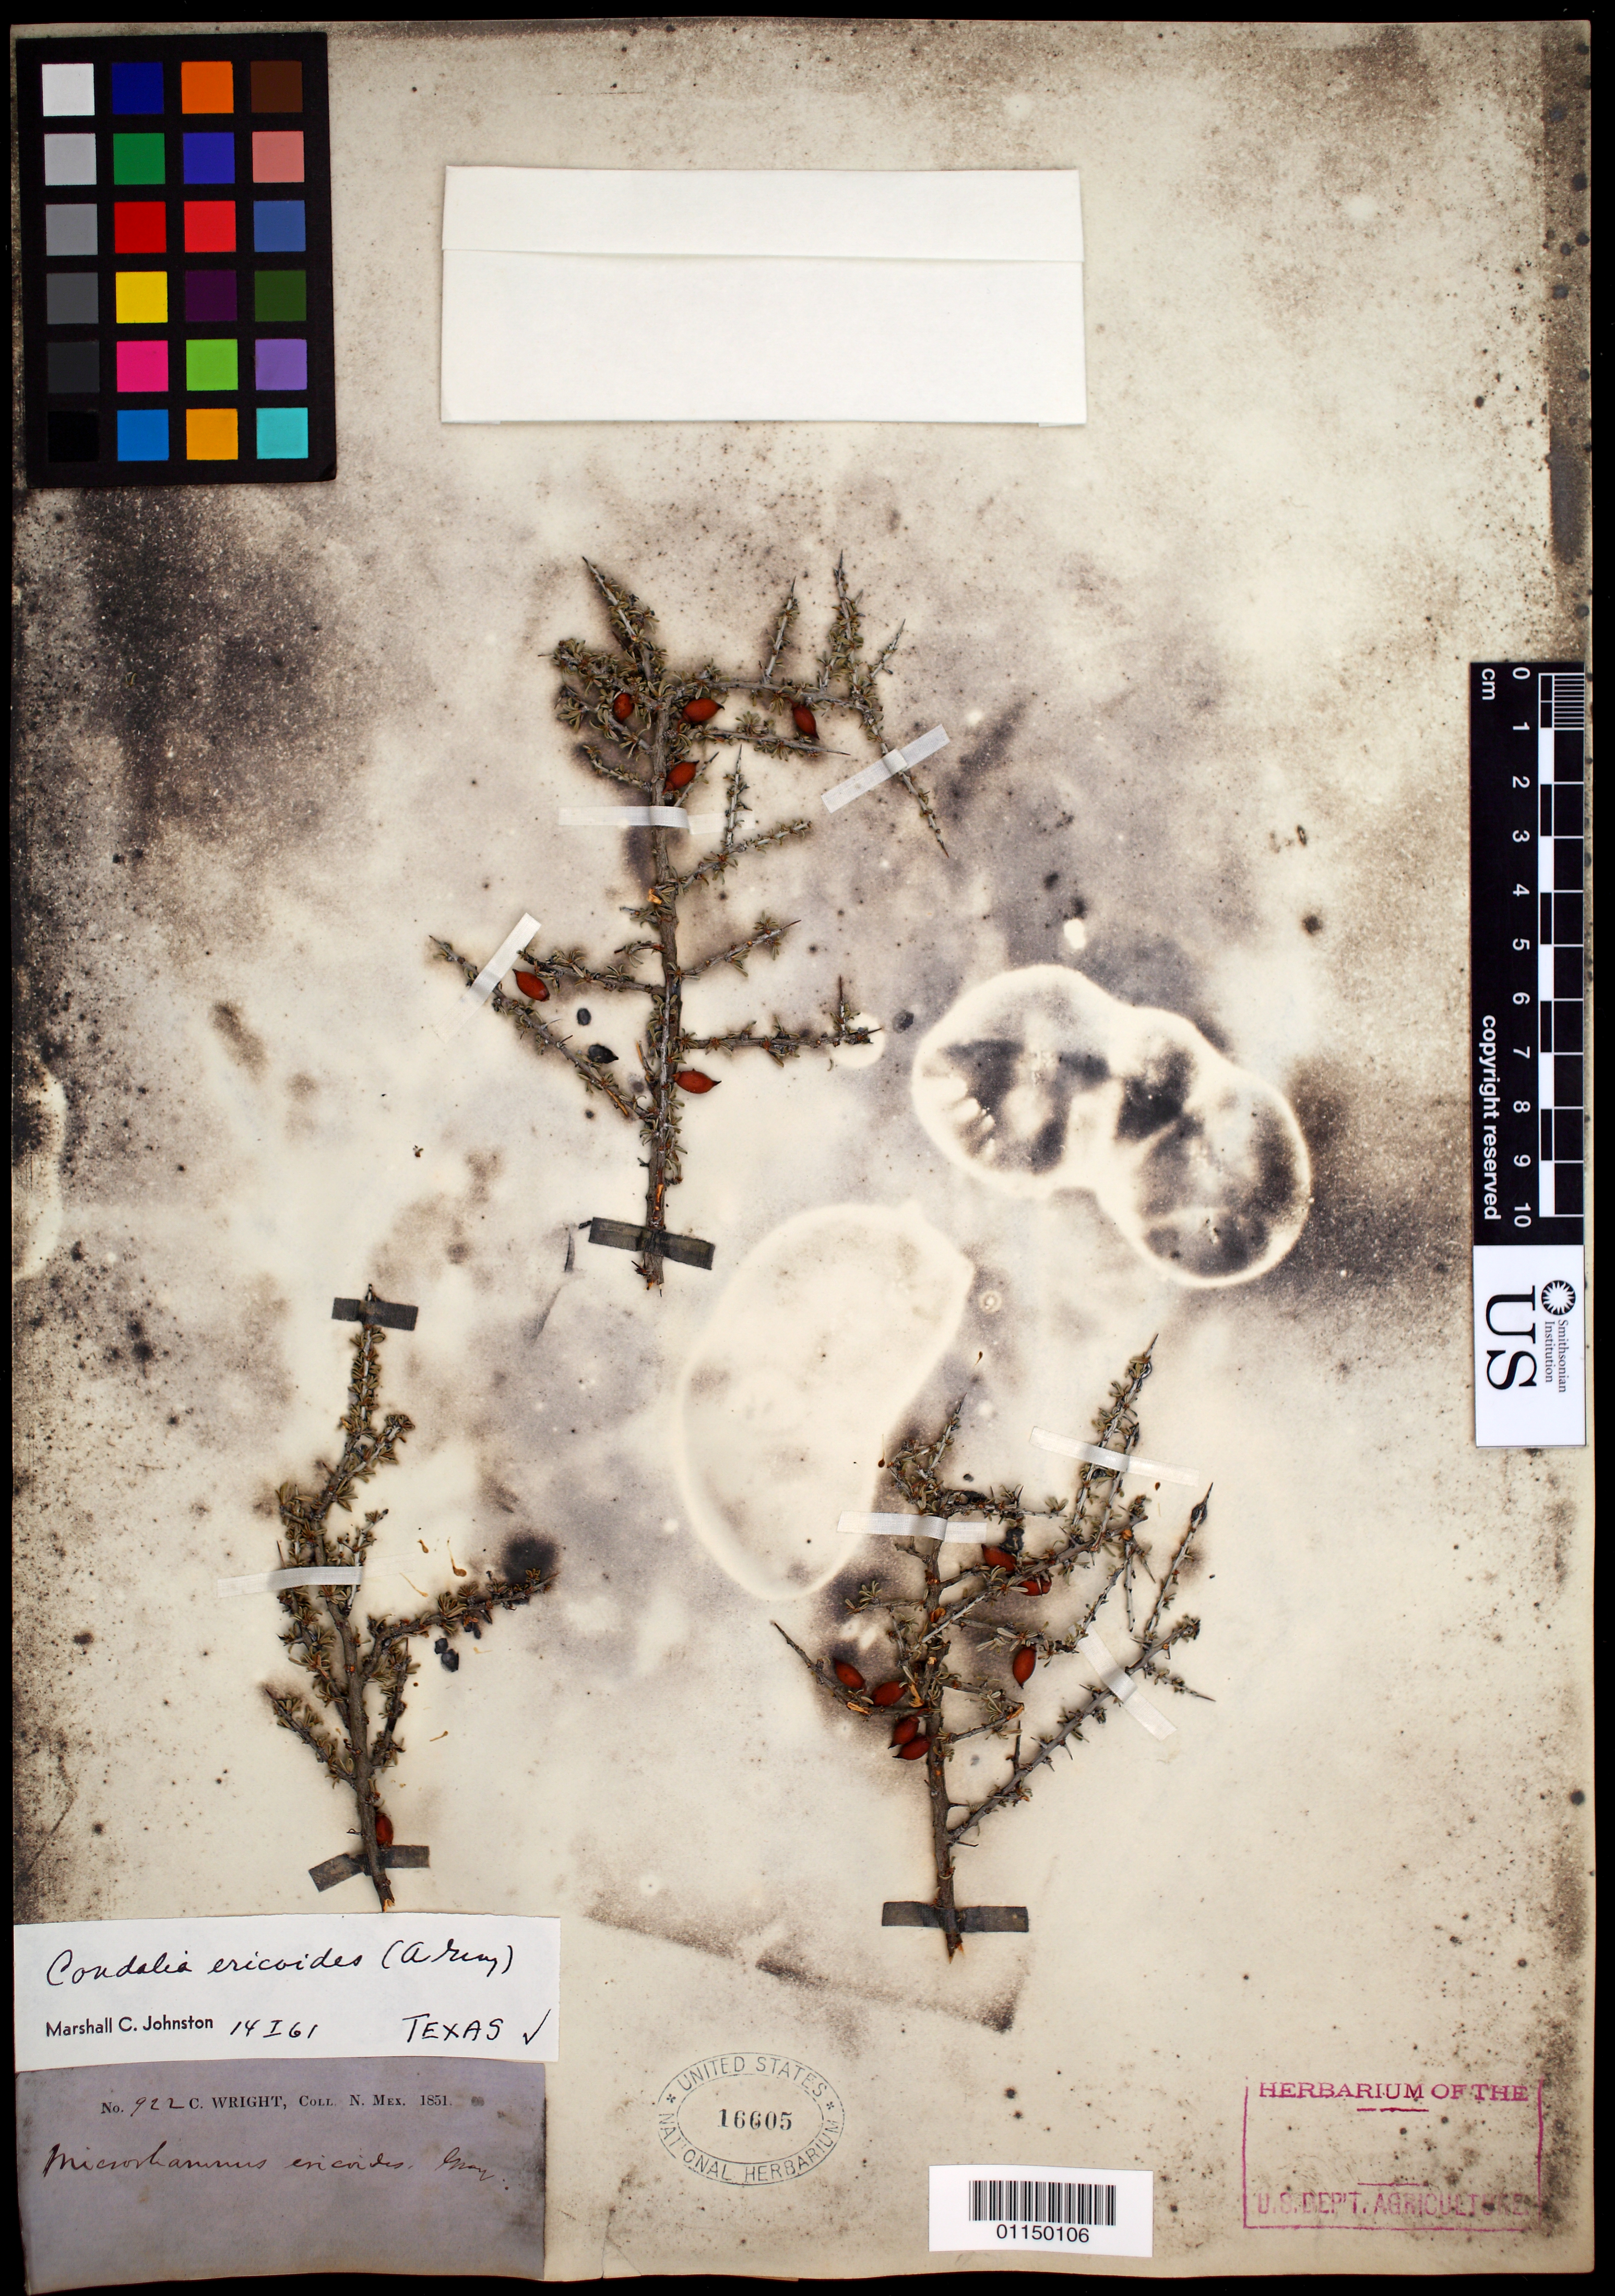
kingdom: Plantae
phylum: Tracheophyta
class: Magnoliopsida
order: Rosales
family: Rhamnaceae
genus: Condalia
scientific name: Condalia ericoides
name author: (A. Gray) M.C. Johnst.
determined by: Johnston, Marshall C.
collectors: C. Wright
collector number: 922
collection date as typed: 1851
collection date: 1851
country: United States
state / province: New Mexico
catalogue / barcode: US 16605